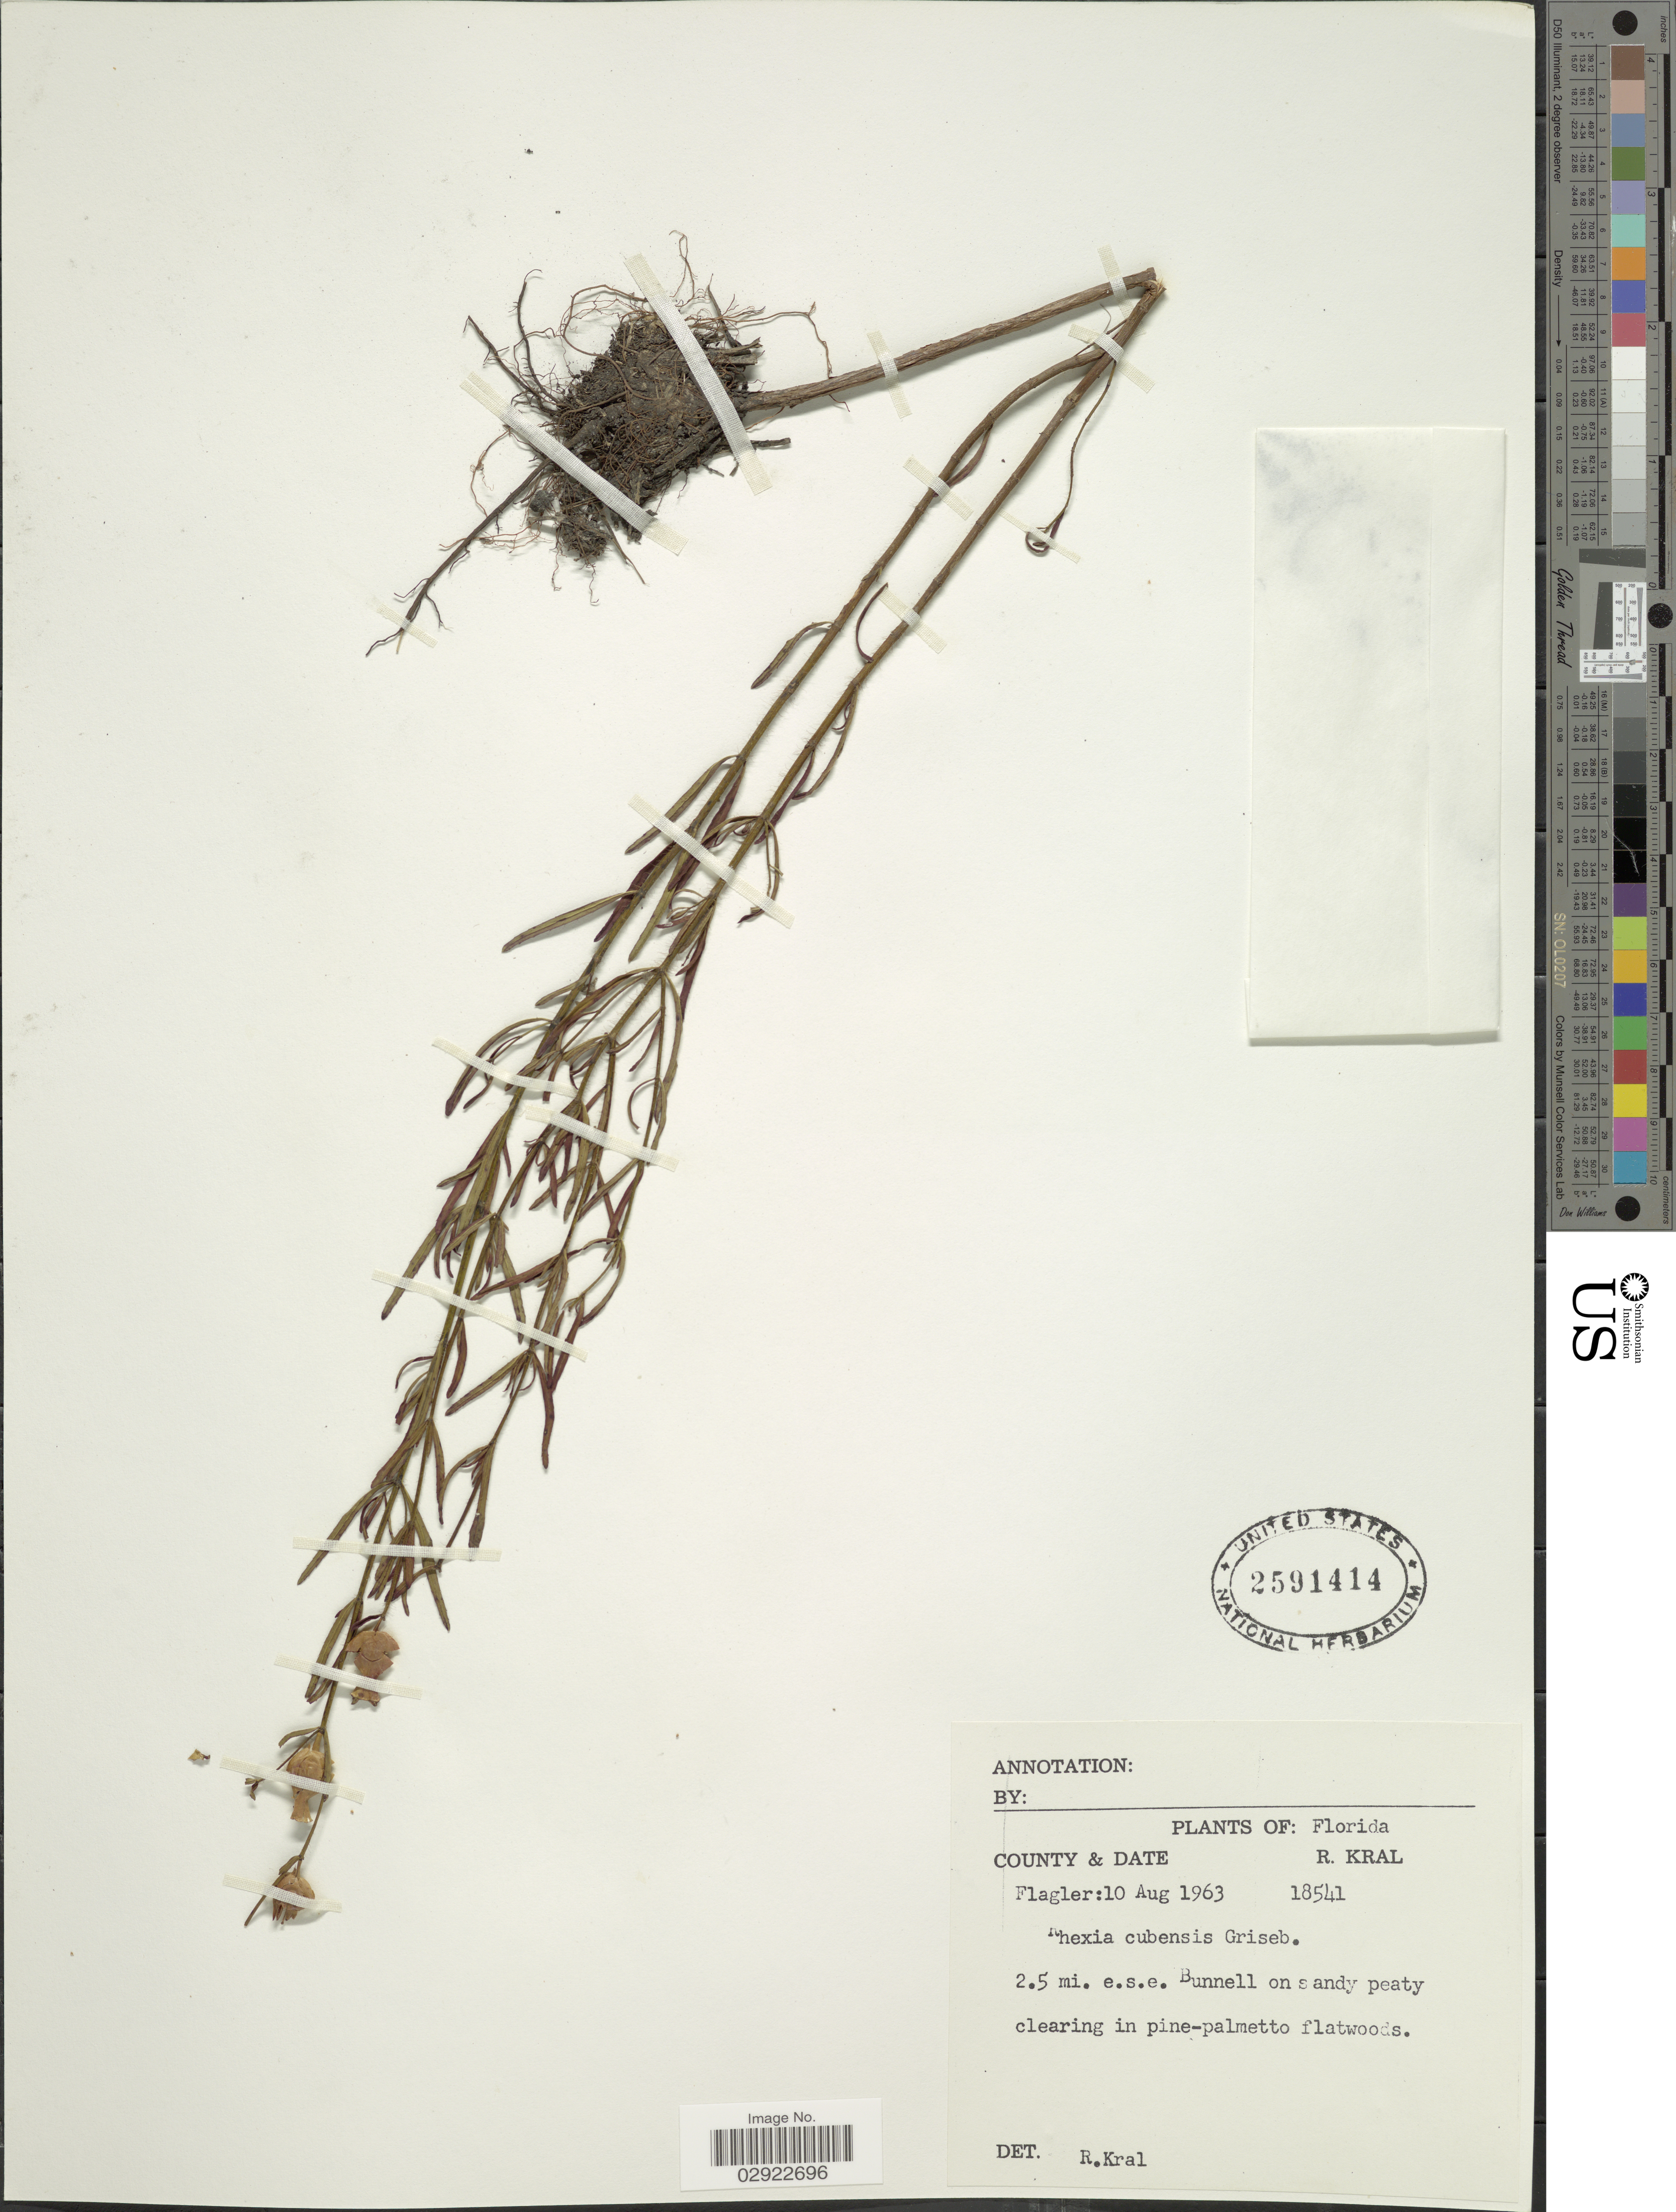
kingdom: Plantae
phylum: Tracheophyta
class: Magnoliopsida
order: Myrtales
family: Melastomataceae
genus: Rhexia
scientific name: Rhexia cubensis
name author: Griseb.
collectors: R. Kral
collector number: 18541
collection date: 1963-08-10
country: United States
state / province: Florida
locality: Flagler County. 2.5 mi. e.s.e. Bunnell on sandy peaty clearing in pine-palmetto flatwoods.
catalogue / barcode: US 2591414